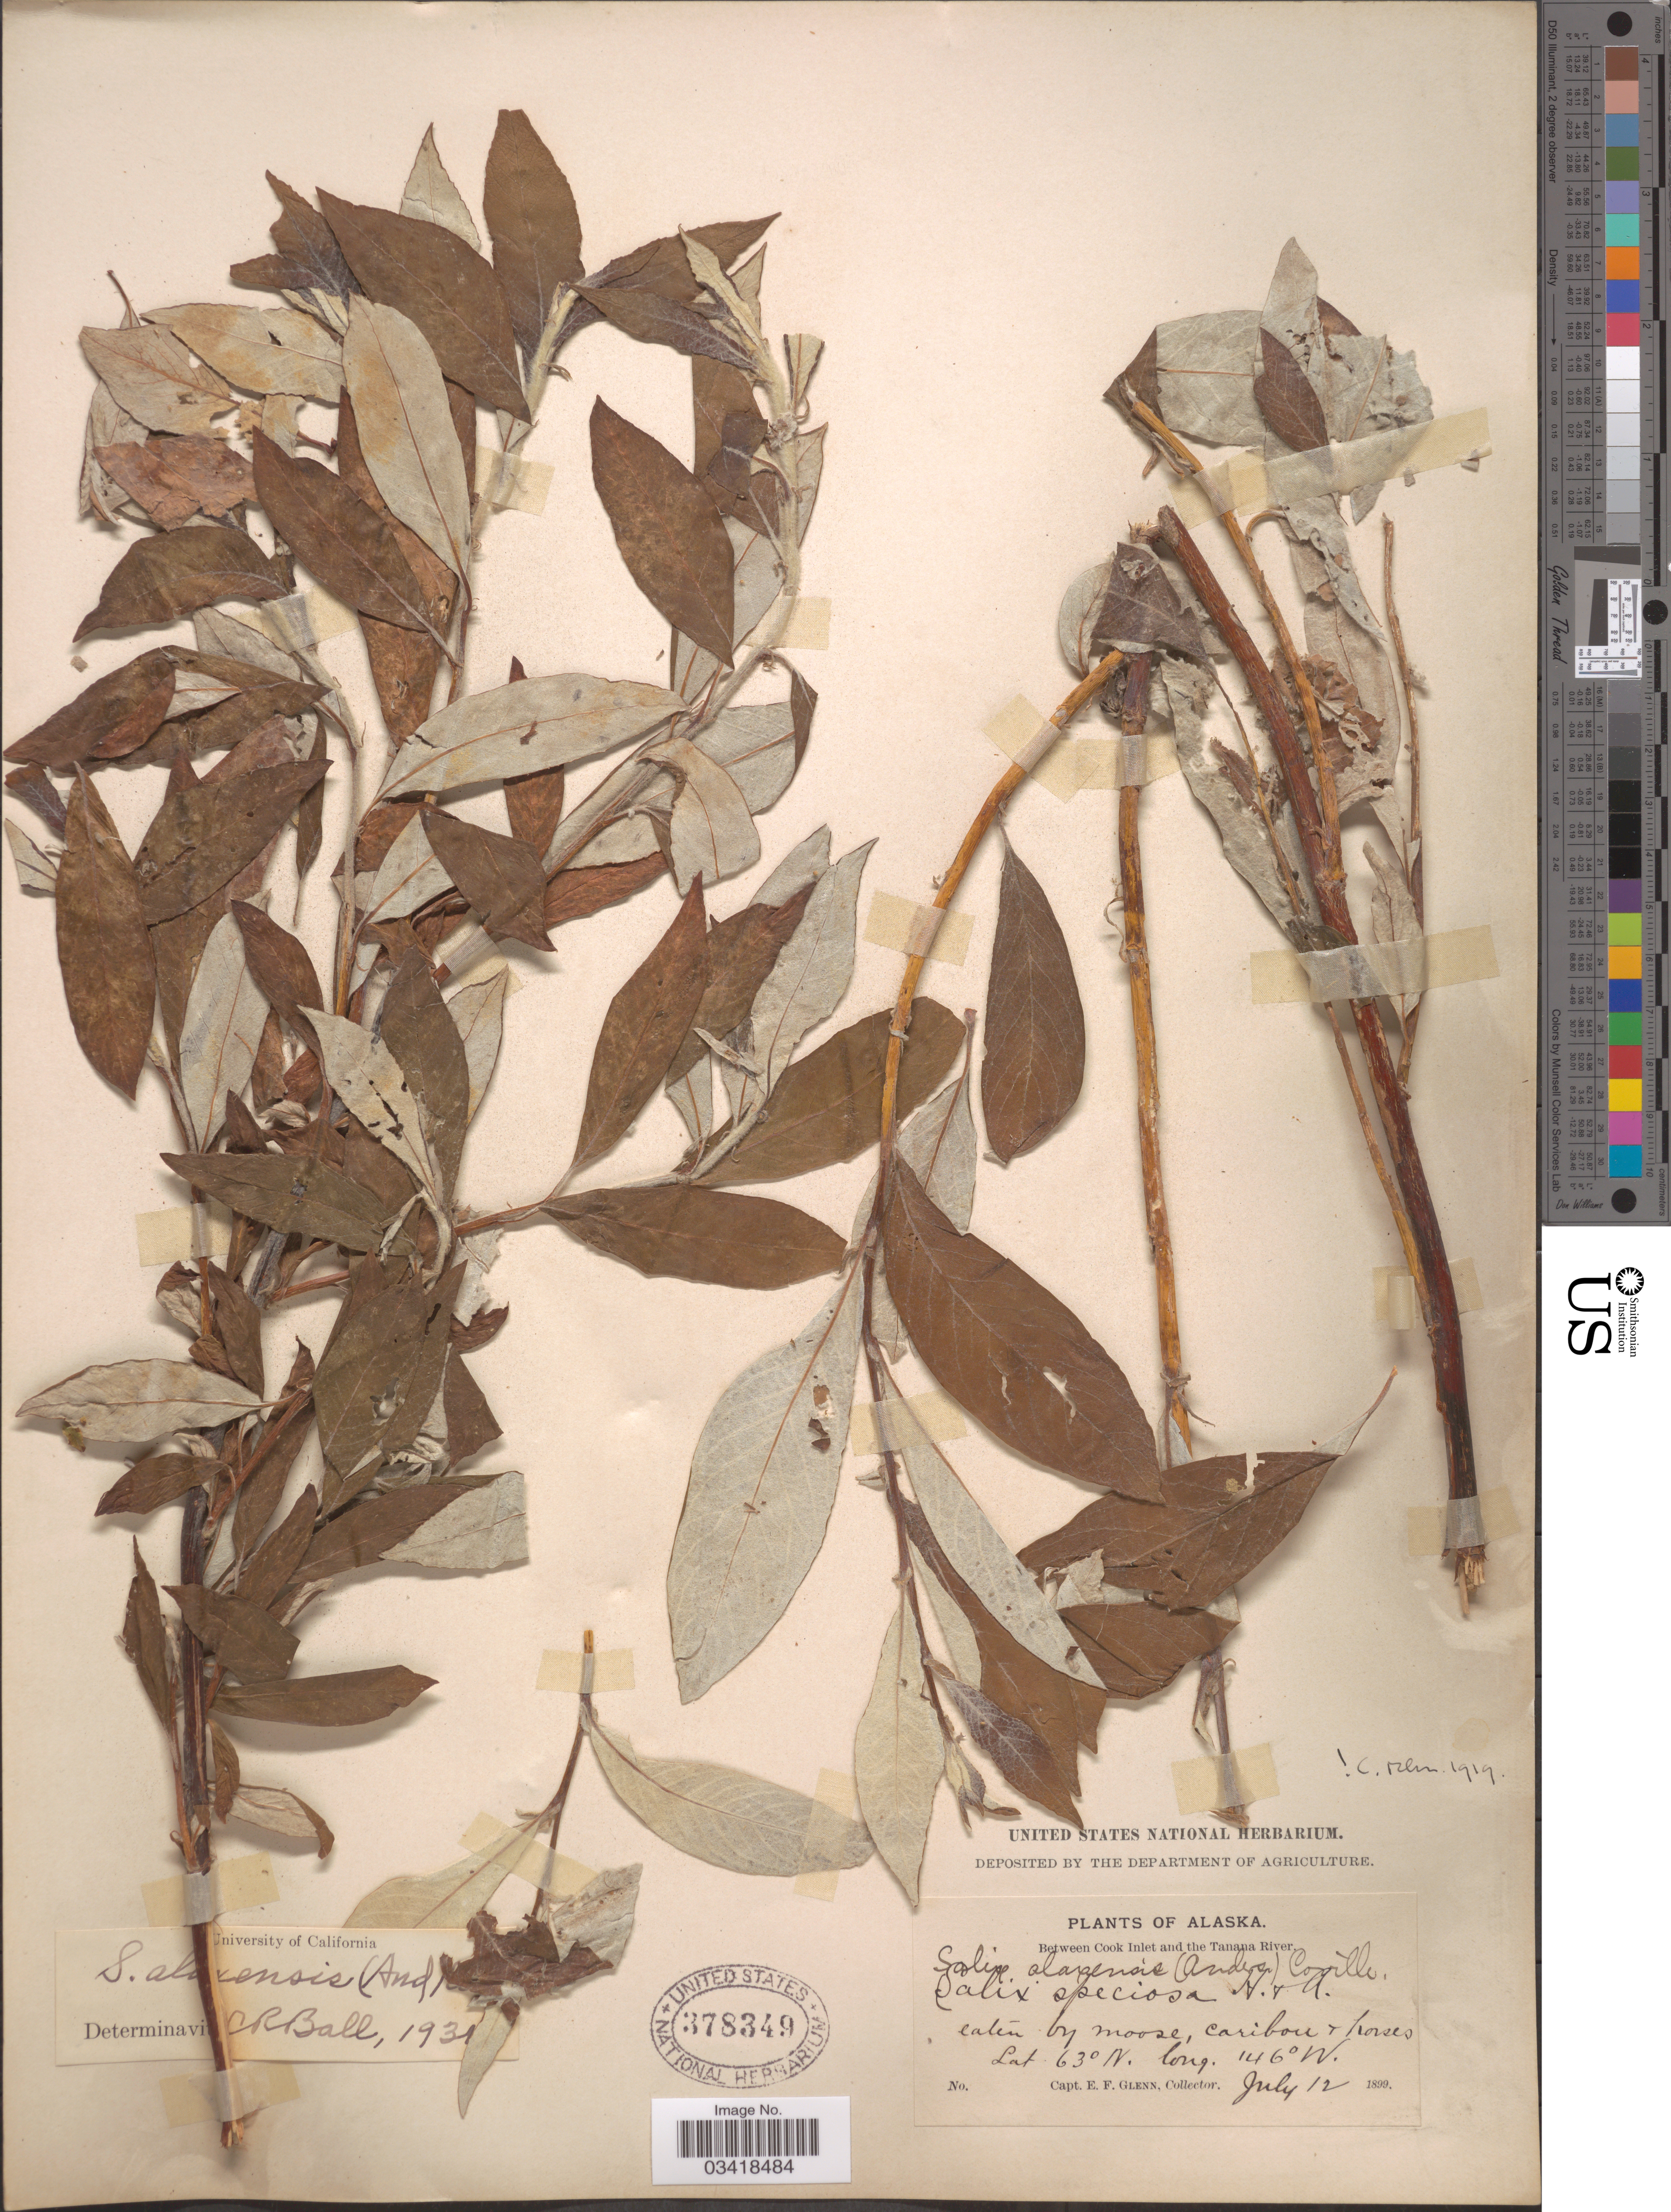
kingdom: Plantae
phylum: Tracheophyta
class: Magnoliopsida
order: Malpighiales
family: Salicaceae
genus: Salix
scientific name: Salix alaxensis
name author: (Andersson) Coville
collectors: E. Glenn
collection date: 1899-07-12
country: United States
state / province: Alaska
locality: Between Cook Inlet and the Tanana River.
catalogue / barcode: US 378349